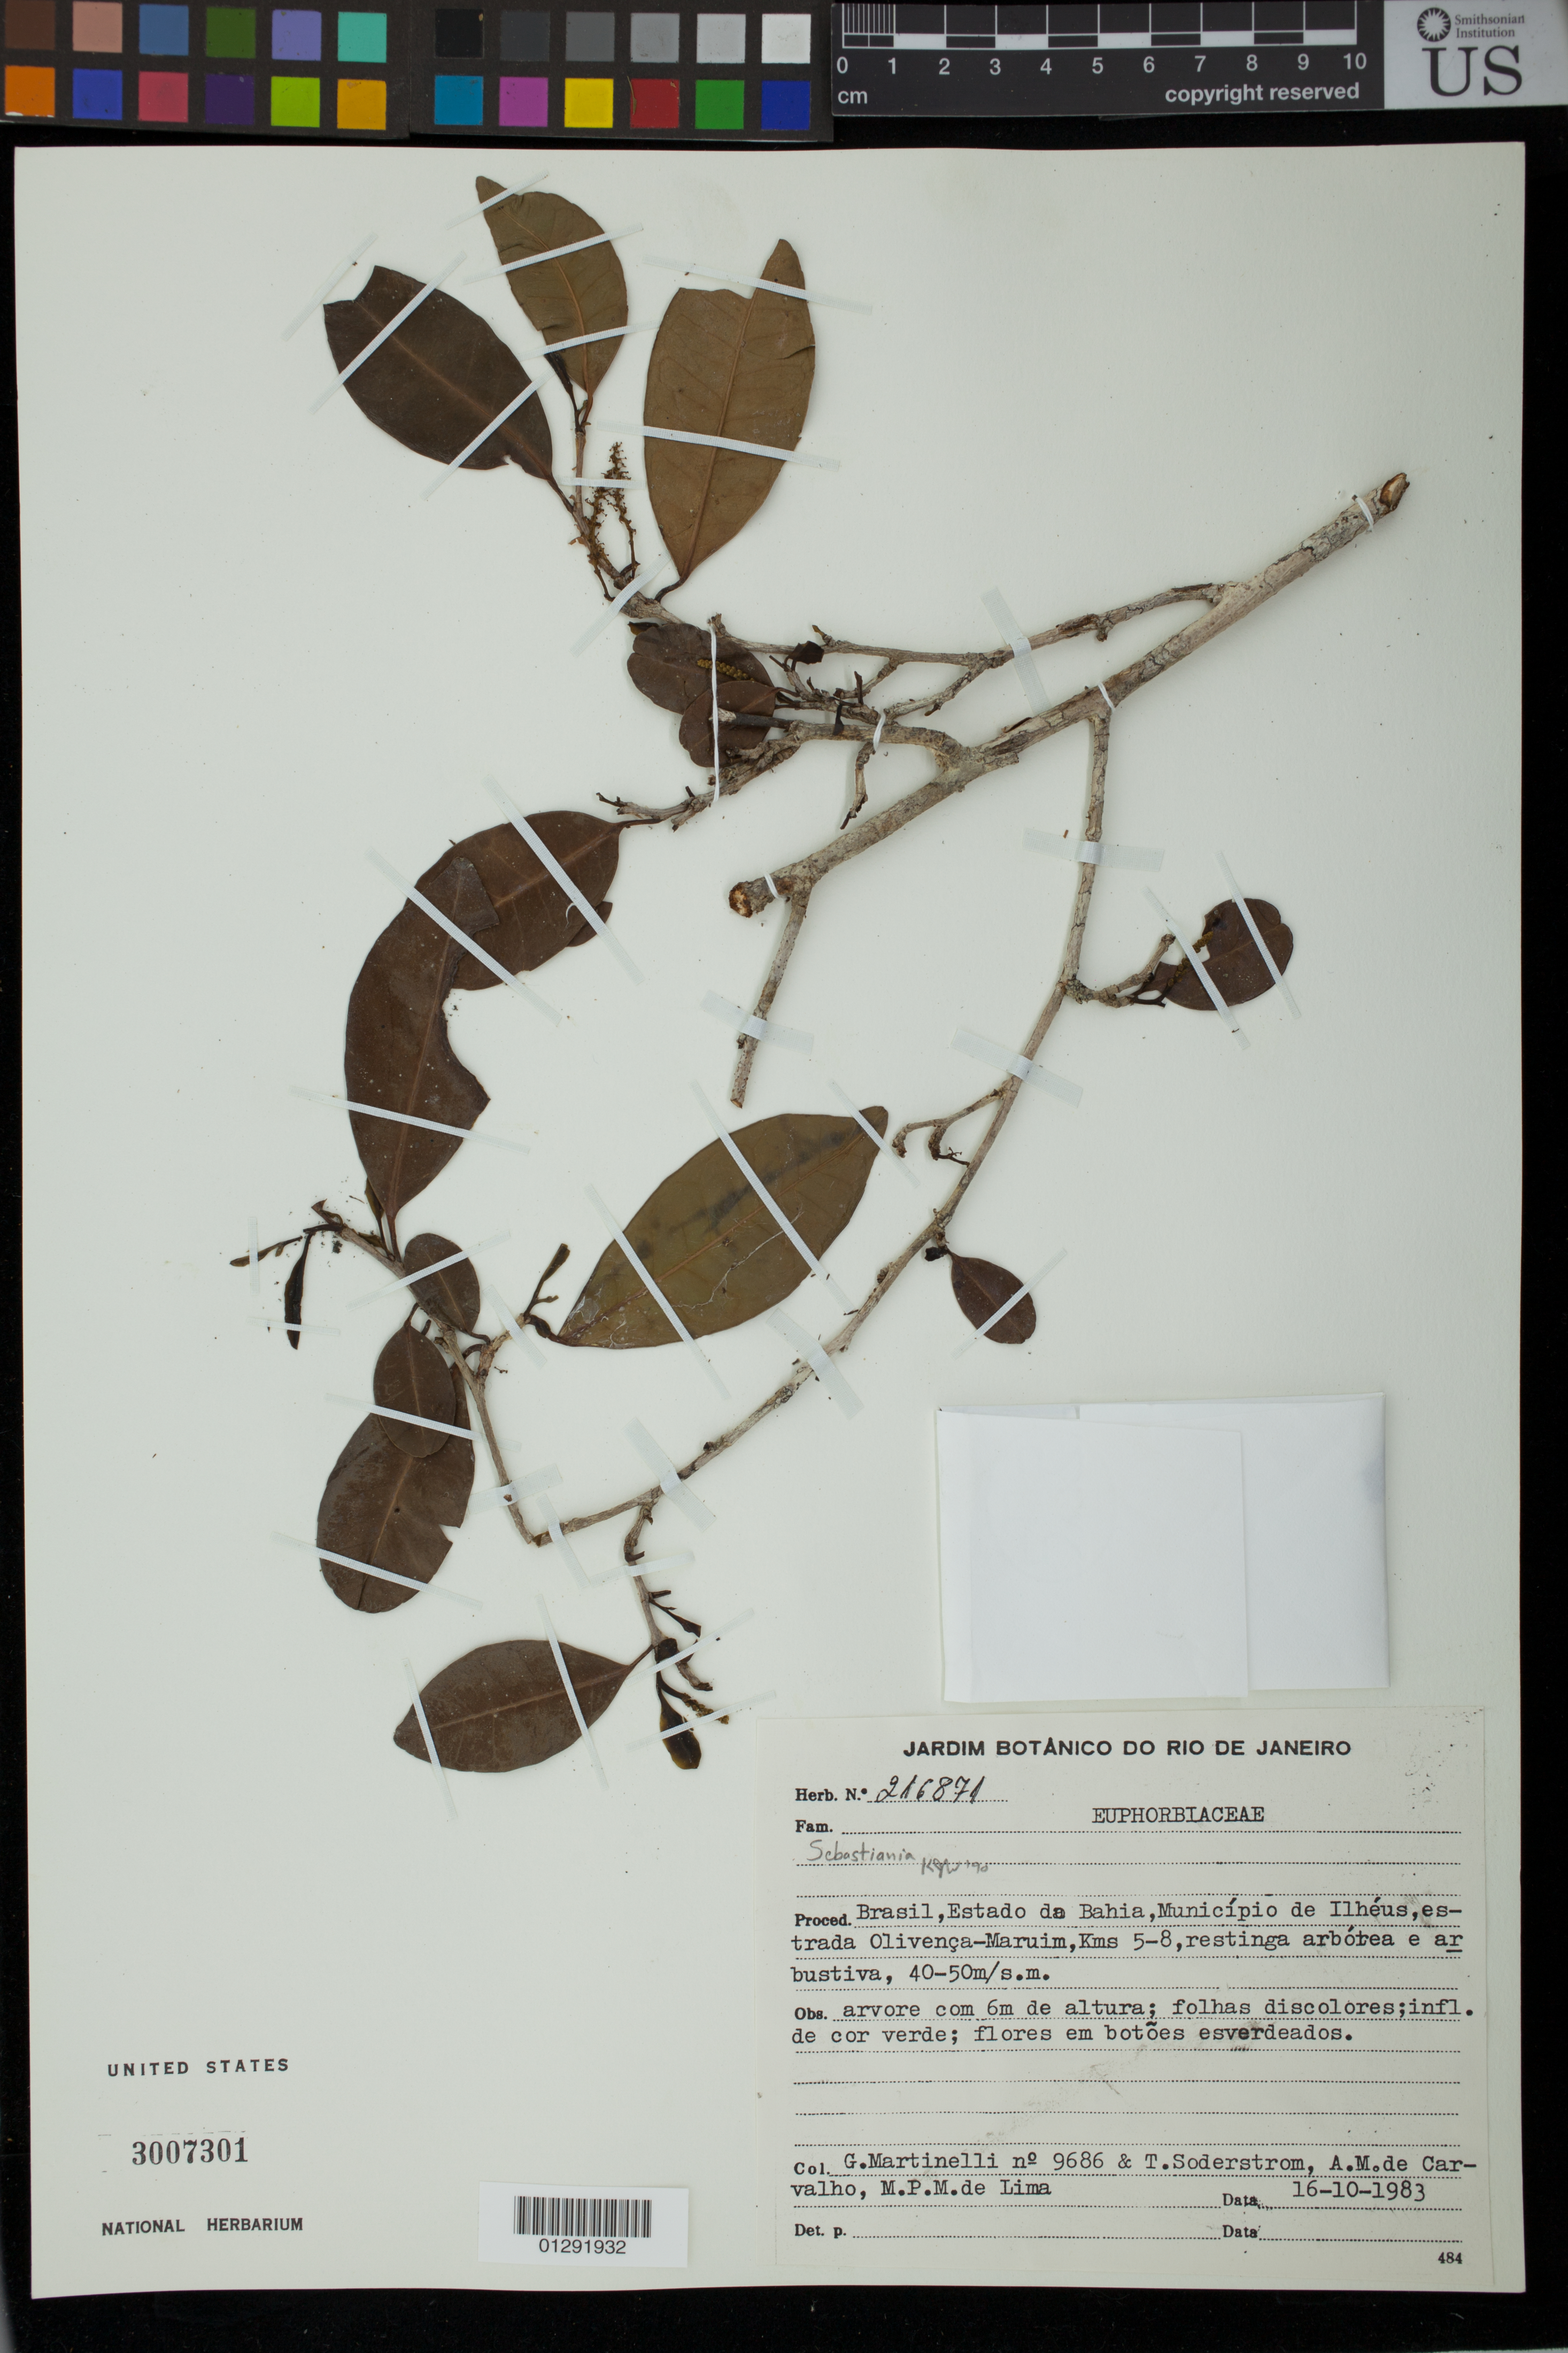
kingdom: Plantae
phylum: Tracheophyta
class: Magnoliopsida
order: Malpighiales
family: Euphorbiaceae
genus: Sebastiania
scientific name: Sebastiania sp.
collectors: G. Martinelli, T. R. Soderstrom, A. M. Carvalho & M. P. Morim de Lima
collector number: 9686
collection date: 1983-10-16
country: Brazil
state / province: Bahia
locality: Municipio de Ilheus, estrada Olivenca-Maruim, Kms 5-8.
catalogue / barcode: US 3007301